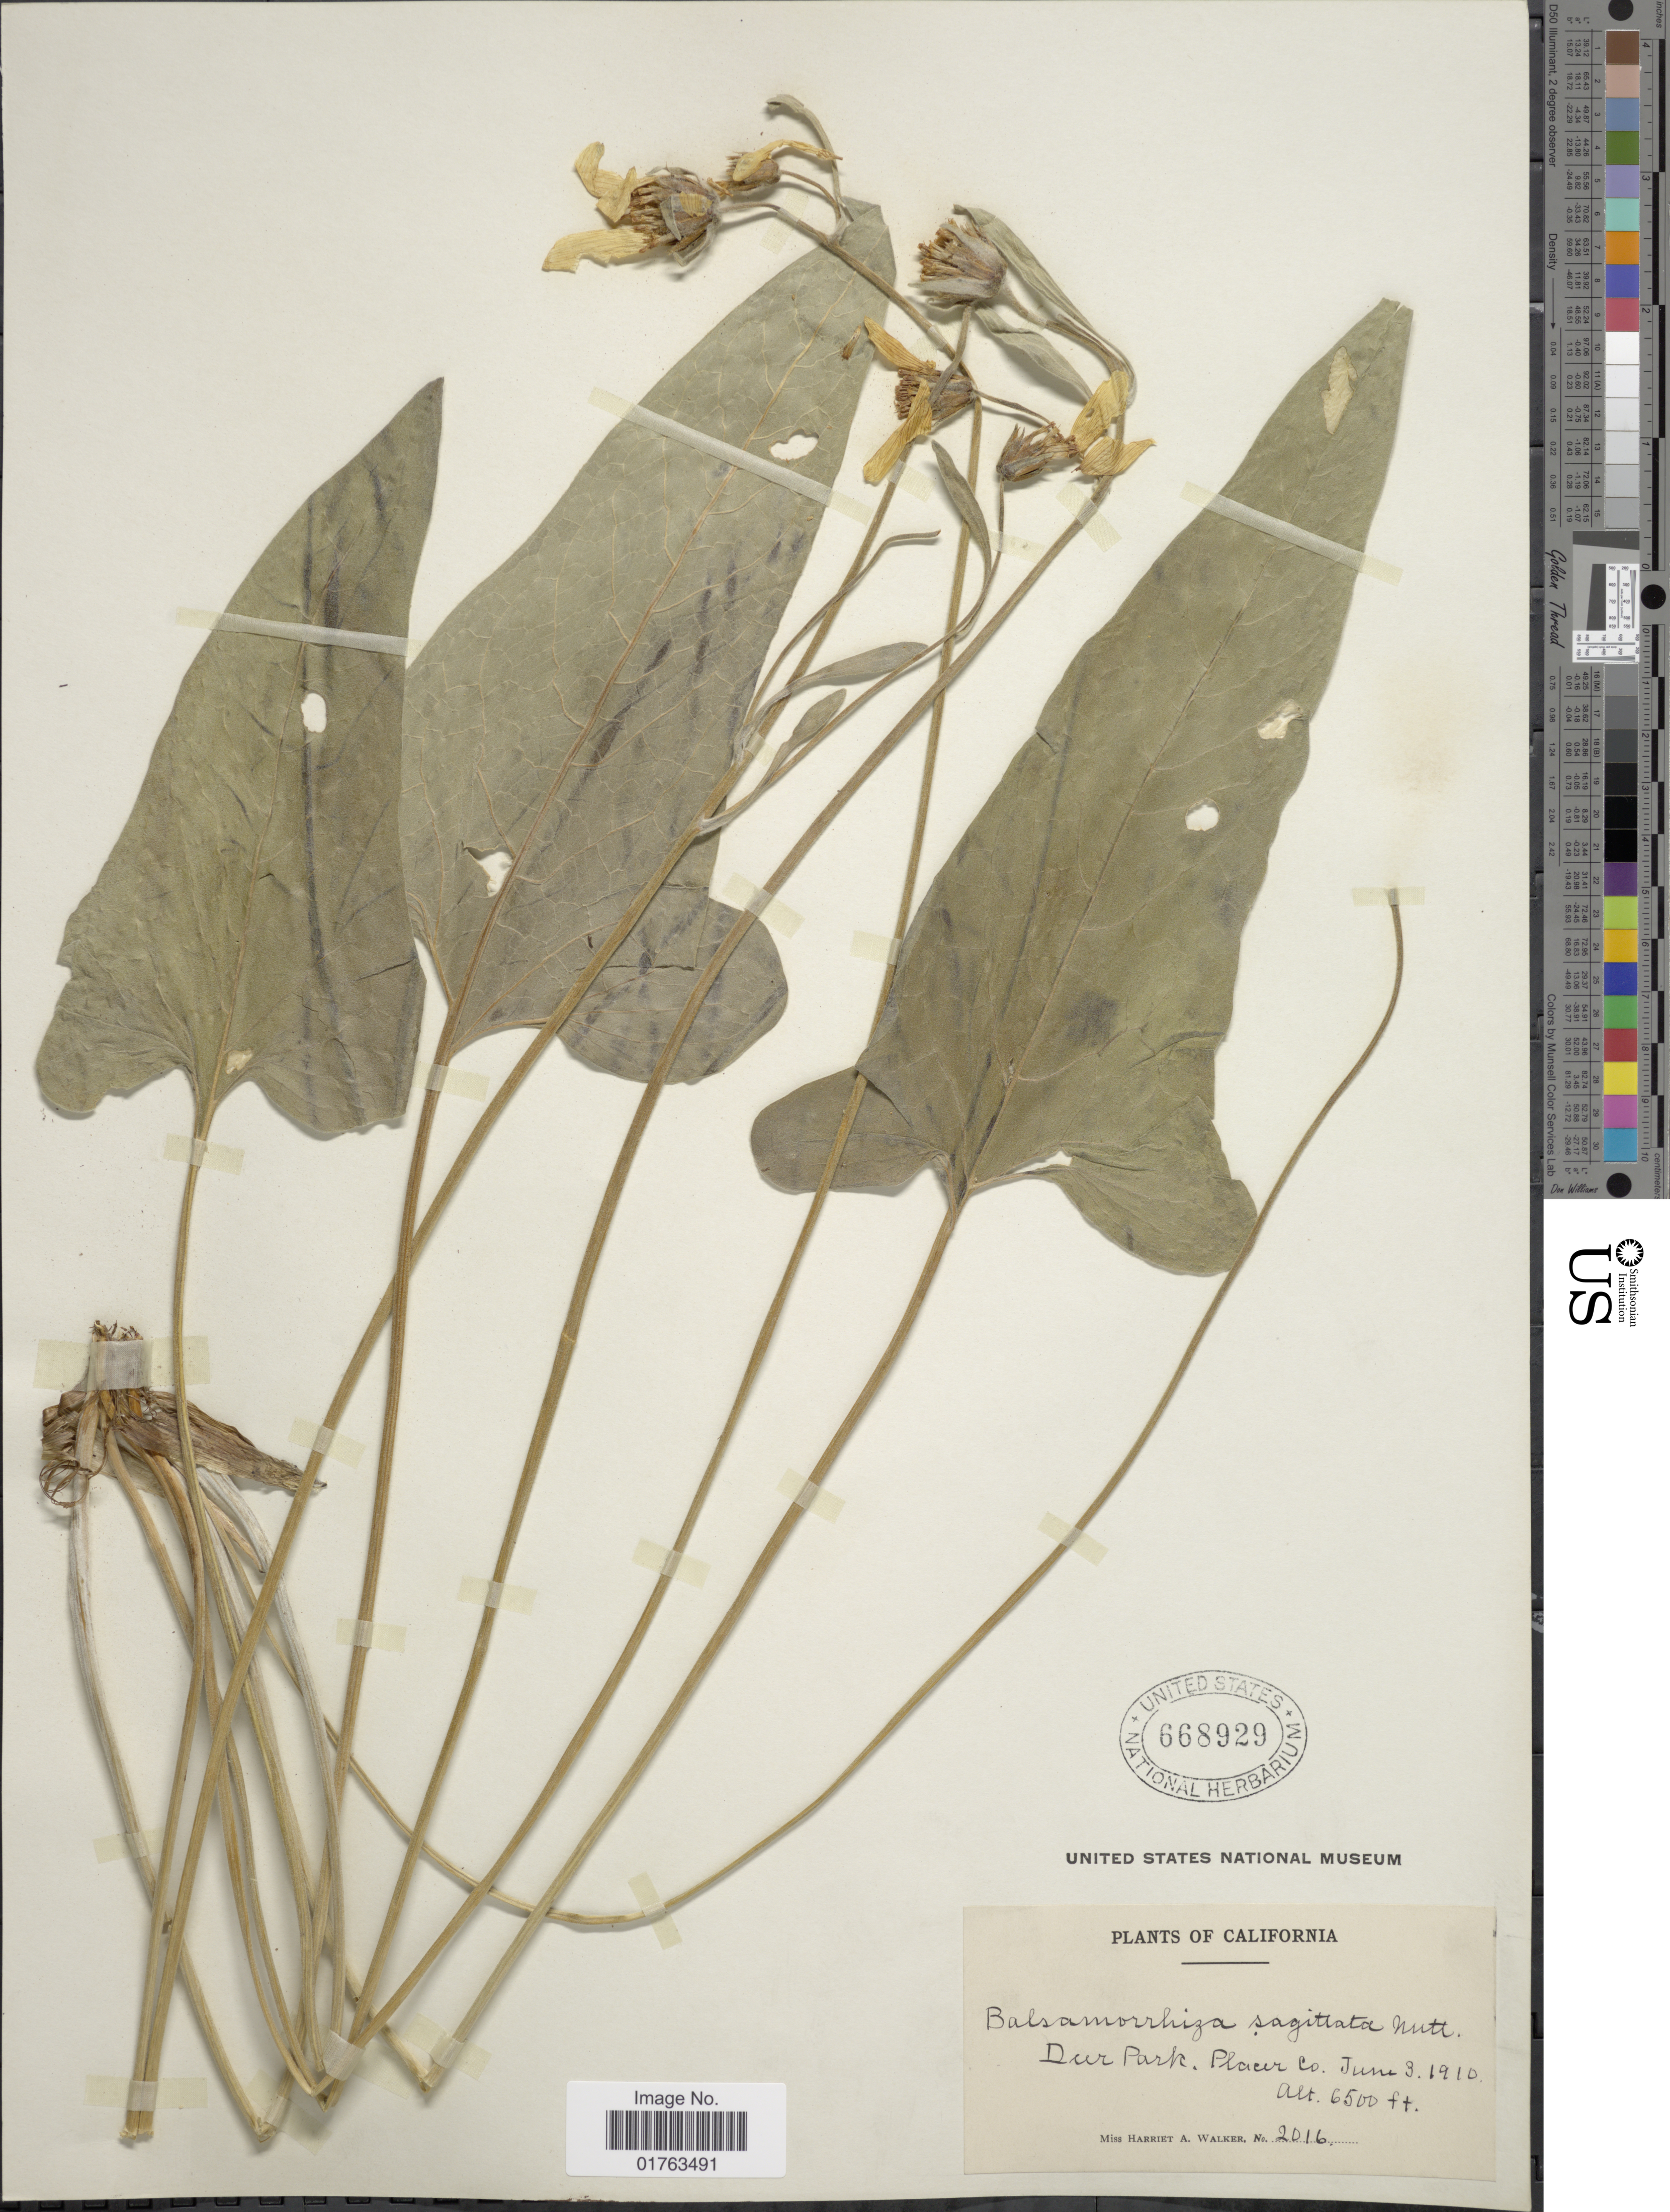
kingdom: Plantae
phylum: Tracheophyta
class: Magnoliopsida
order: Asterales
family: Asteraceae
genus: Balsamorhiza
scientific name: Balsamorhiza sagittata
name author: (Pursh) Nutt.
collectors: H. Walker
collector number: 2016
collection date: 1910-06-03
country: United States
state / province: California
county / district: Placer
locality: Deer Park, Placer Co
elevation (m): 1981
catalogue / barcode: US 668929